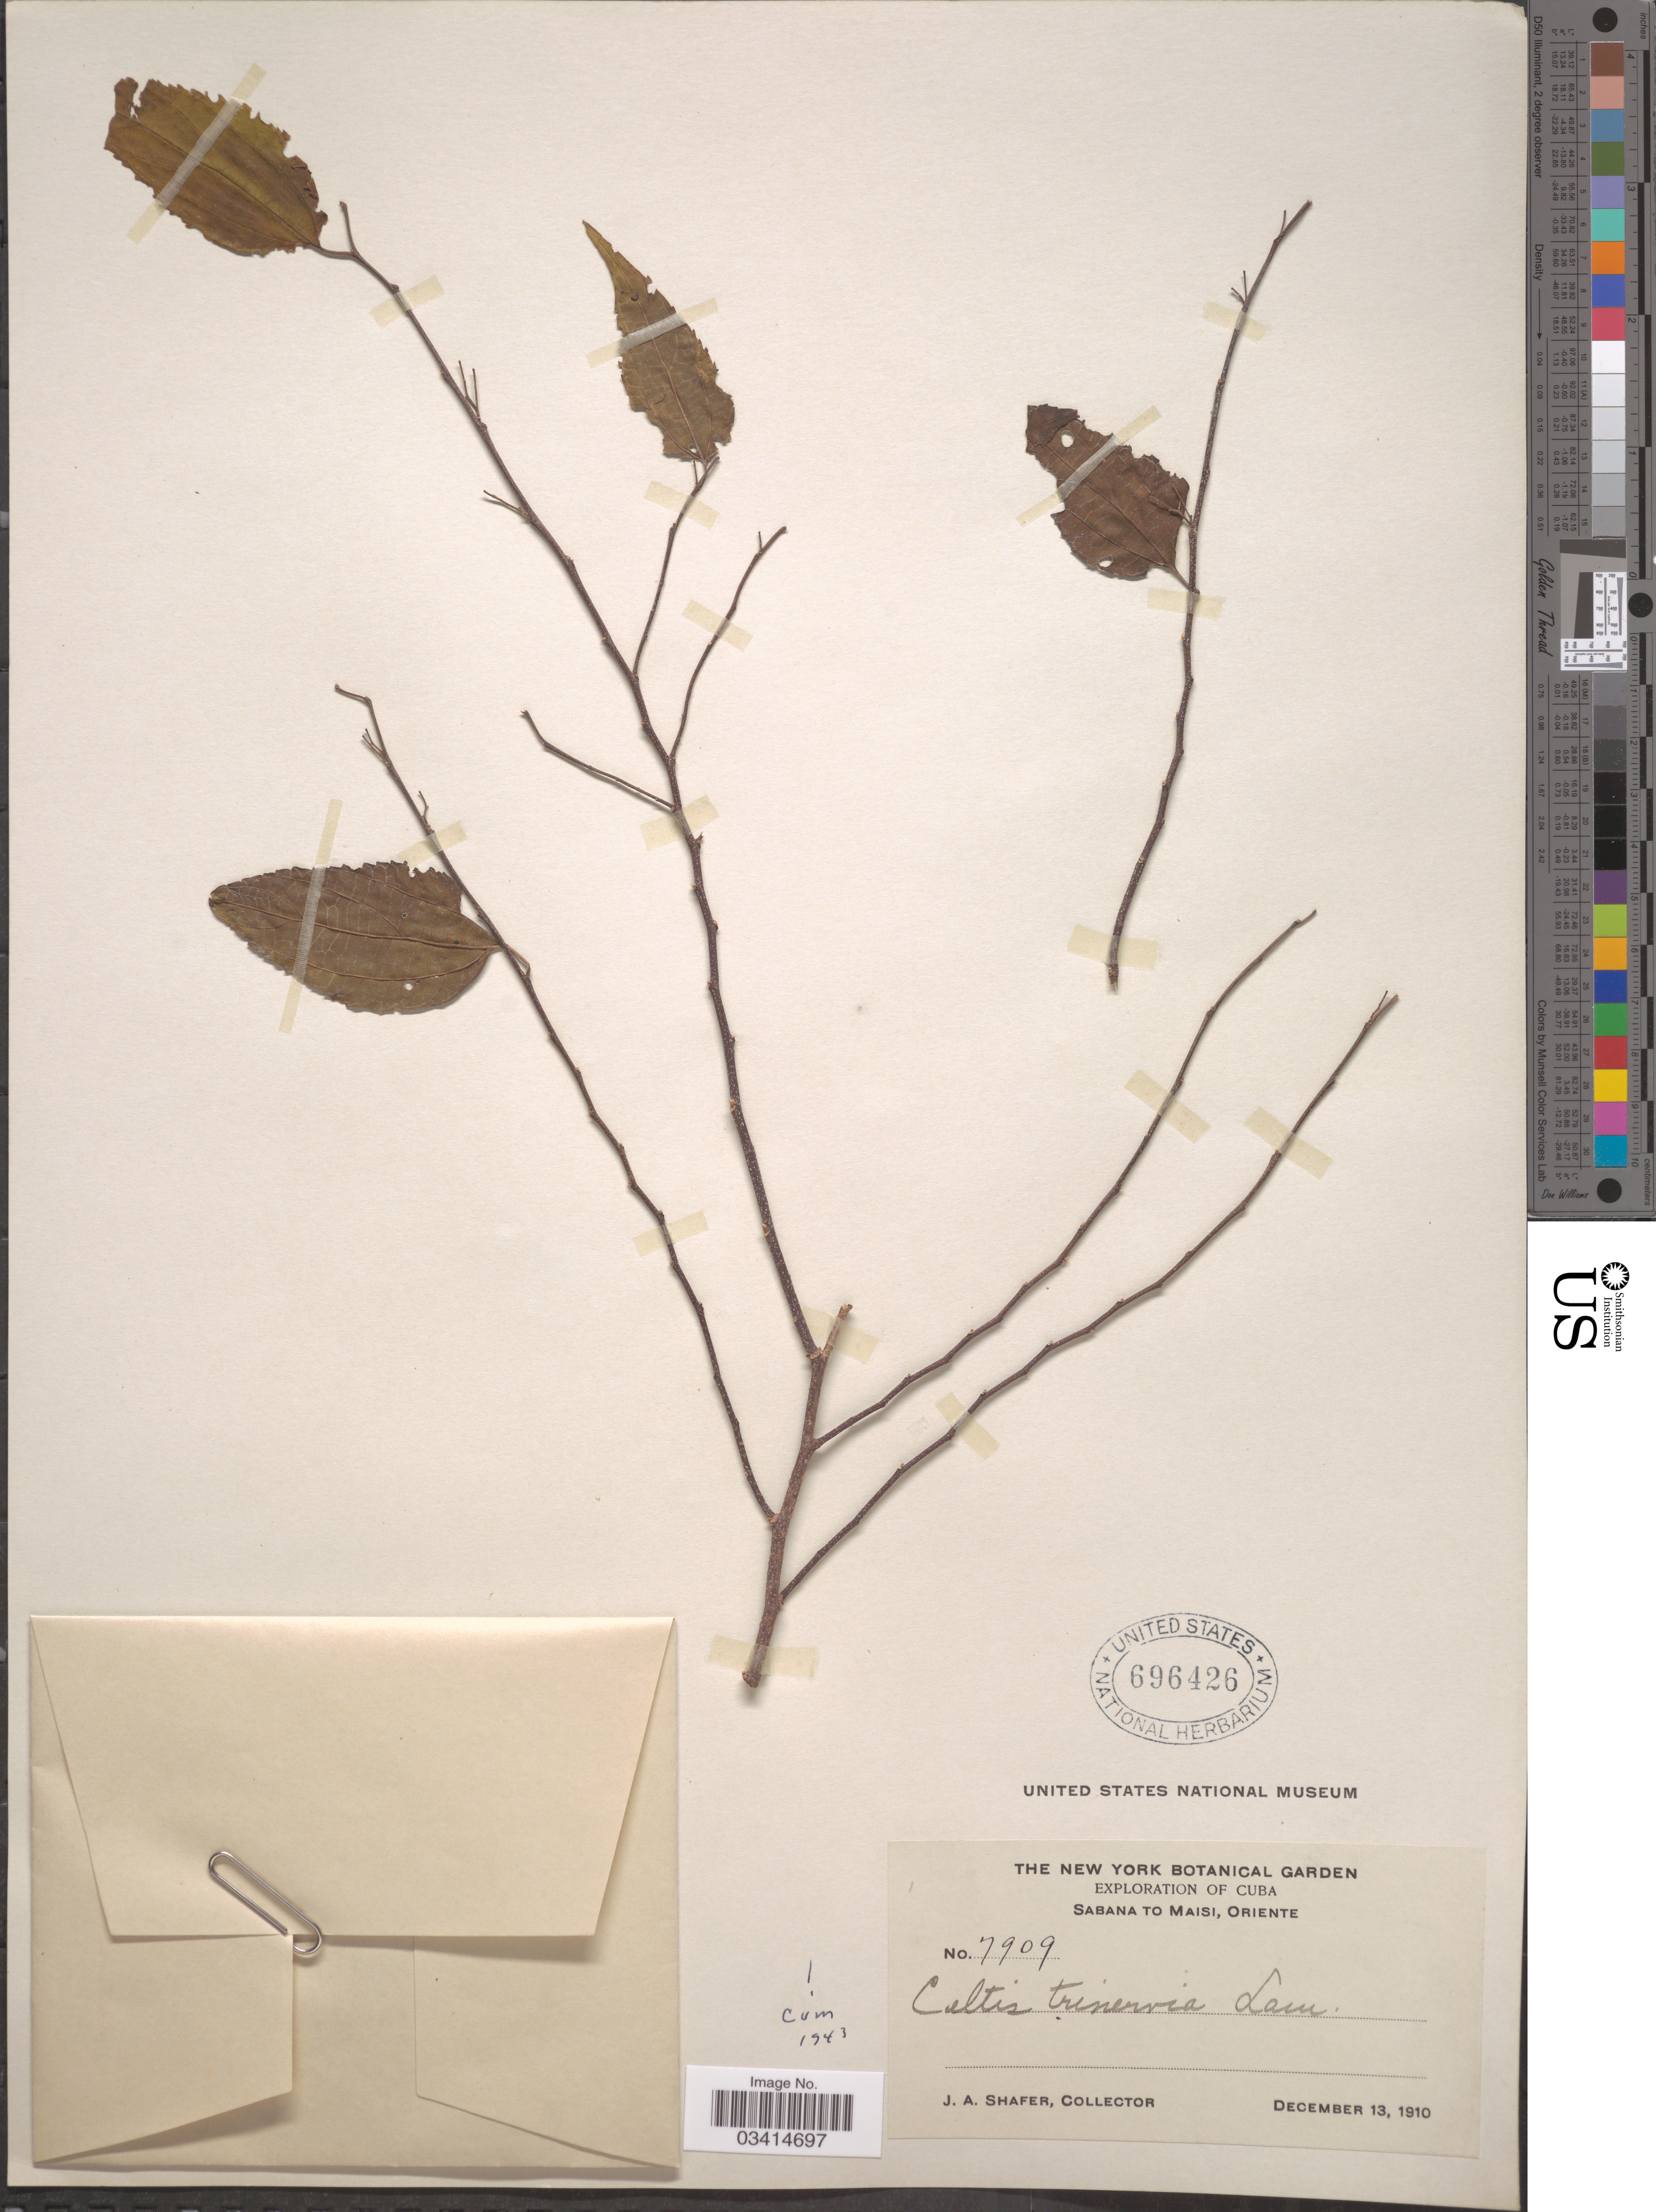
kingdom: Plantae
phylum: Tracheophyta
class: Magnoliopsida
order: Rosales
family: Cannabaceae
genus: Celtis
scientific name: Celtis trinervia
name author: Lam.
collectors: J. A. Shafer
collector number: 7909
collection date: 1910-12-13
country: Cuba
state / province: Oriente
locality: Sabana to Maisi.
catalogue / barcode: US 696426